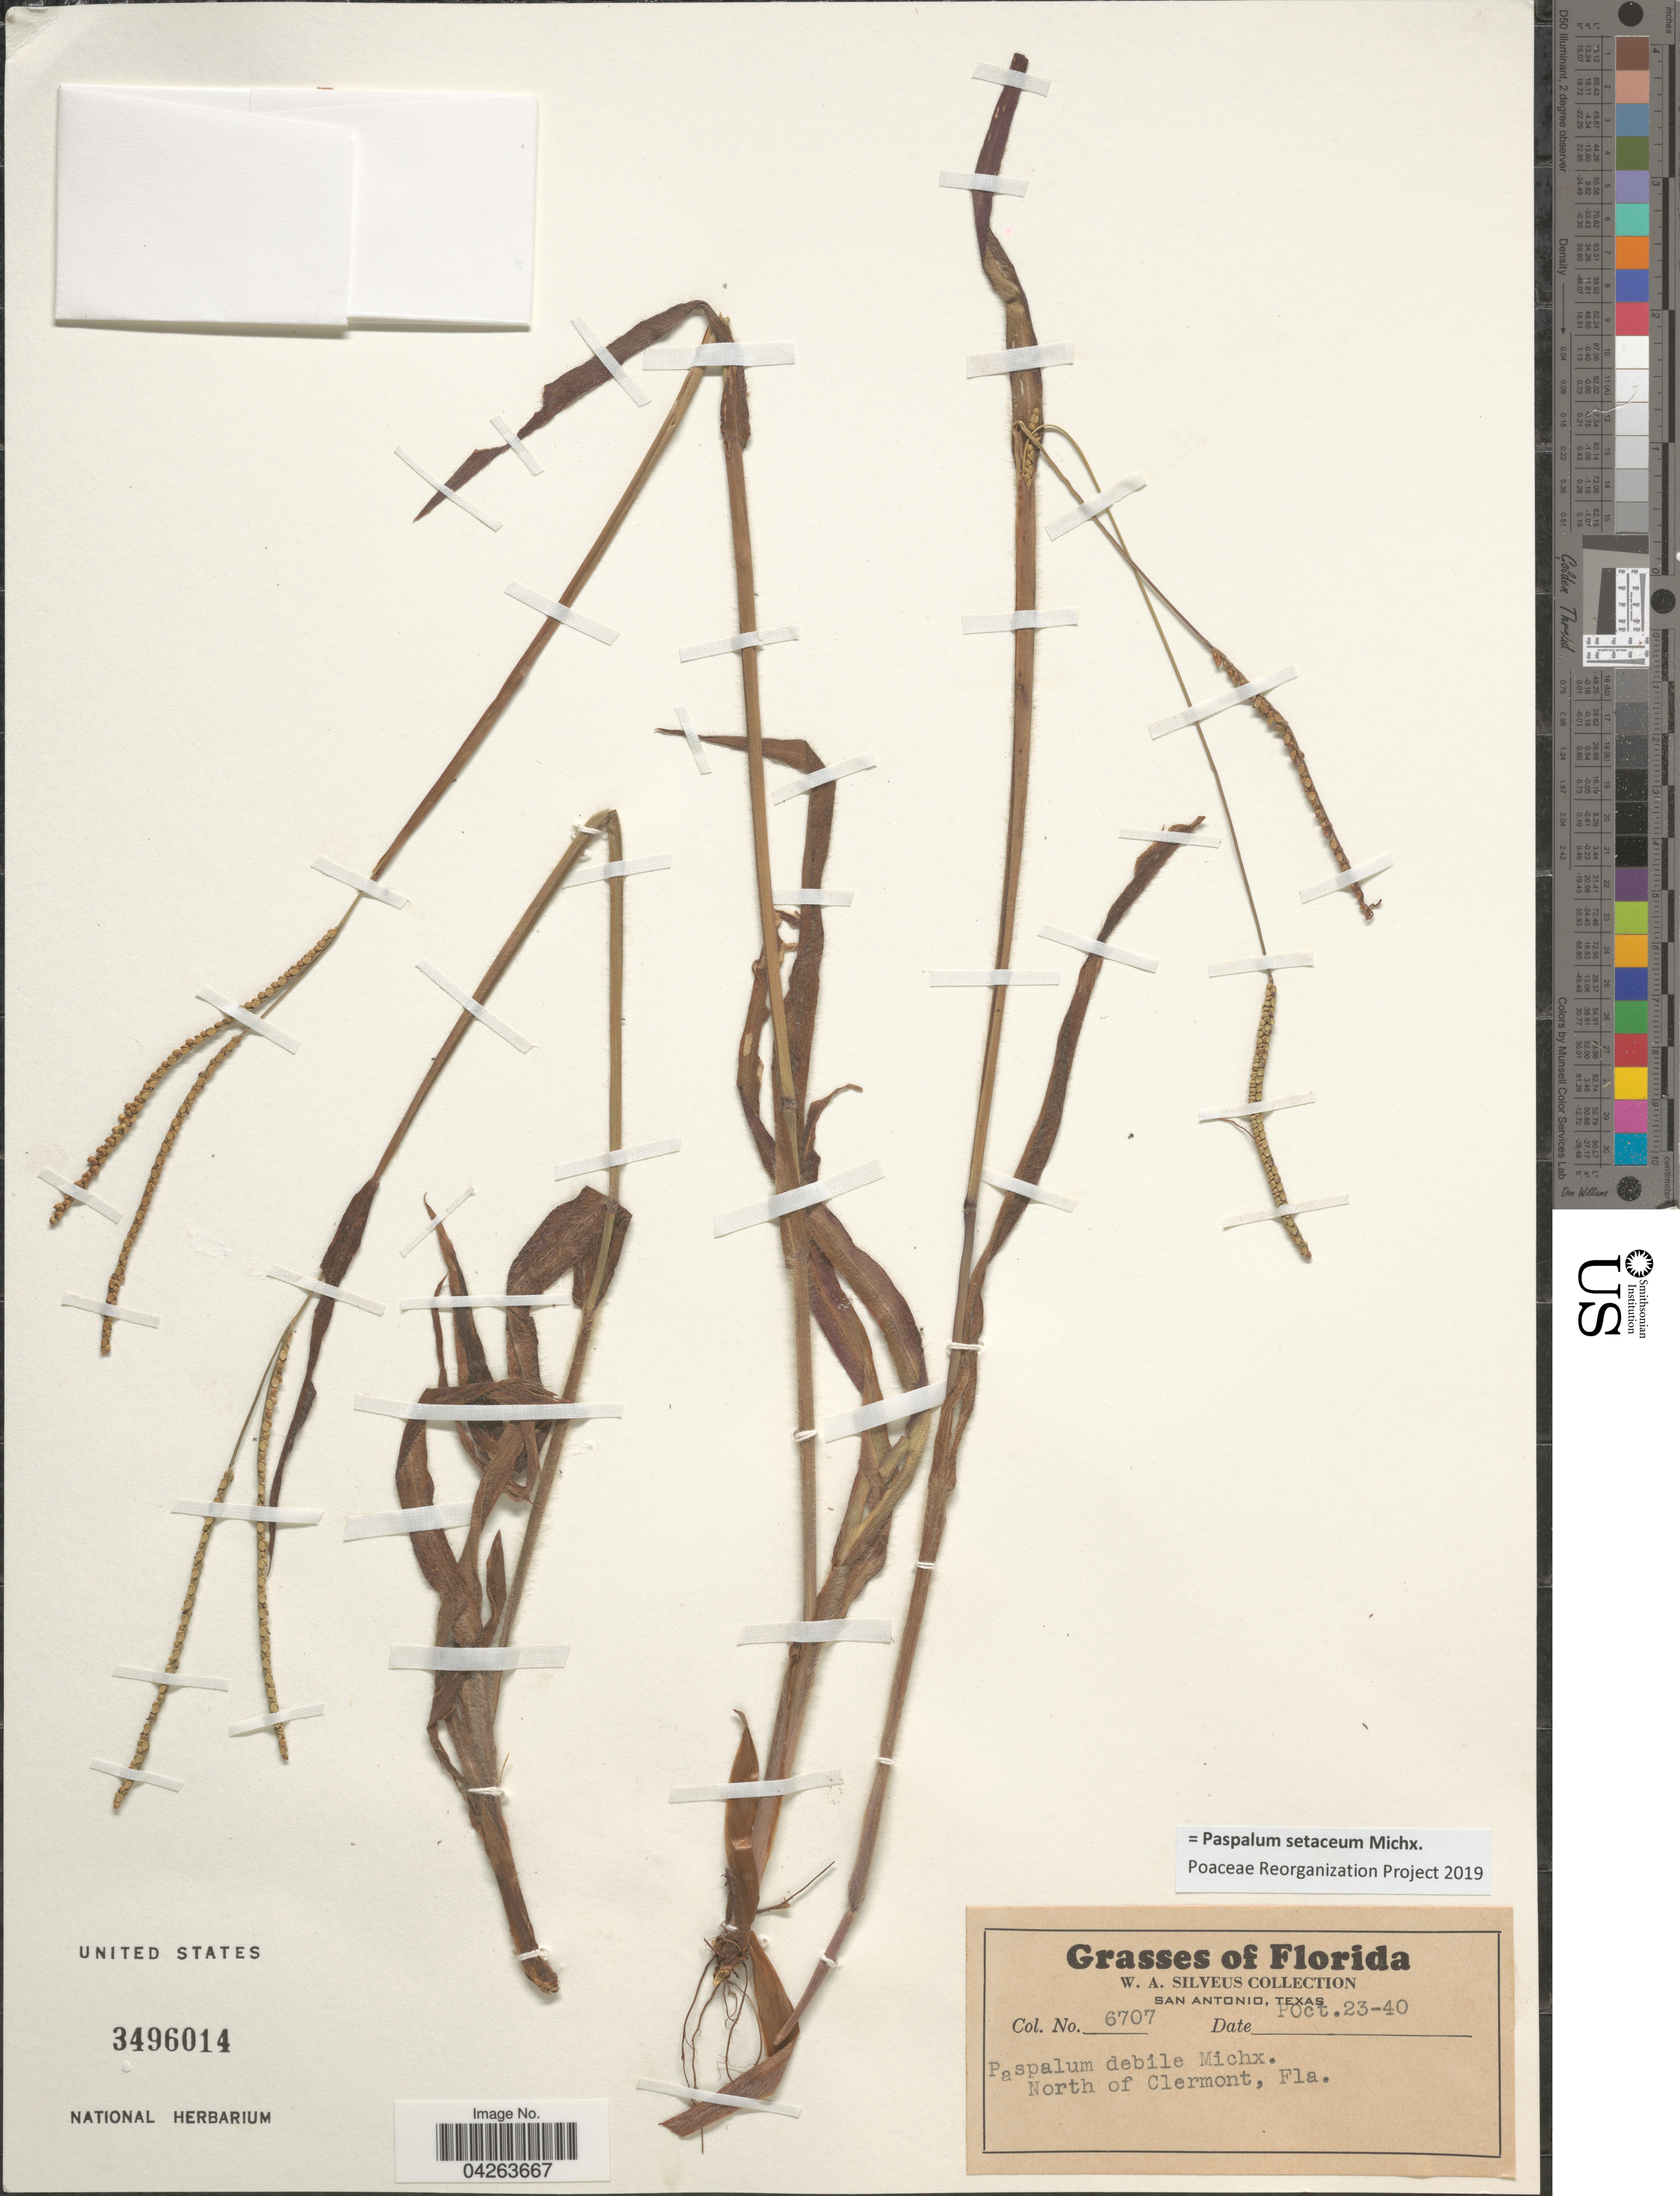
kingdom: Plantae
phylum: Tracheophyta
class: Liliopsida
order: Poales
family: Poaceae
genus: Paspalum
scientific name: Paspalum setaceum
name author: Michx.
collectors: W. Silveus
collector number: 6707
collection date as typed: Transcribed d/m/y: 23/10/40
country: United States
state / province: Florida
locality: North of Clermont.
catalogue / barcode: US 3496014